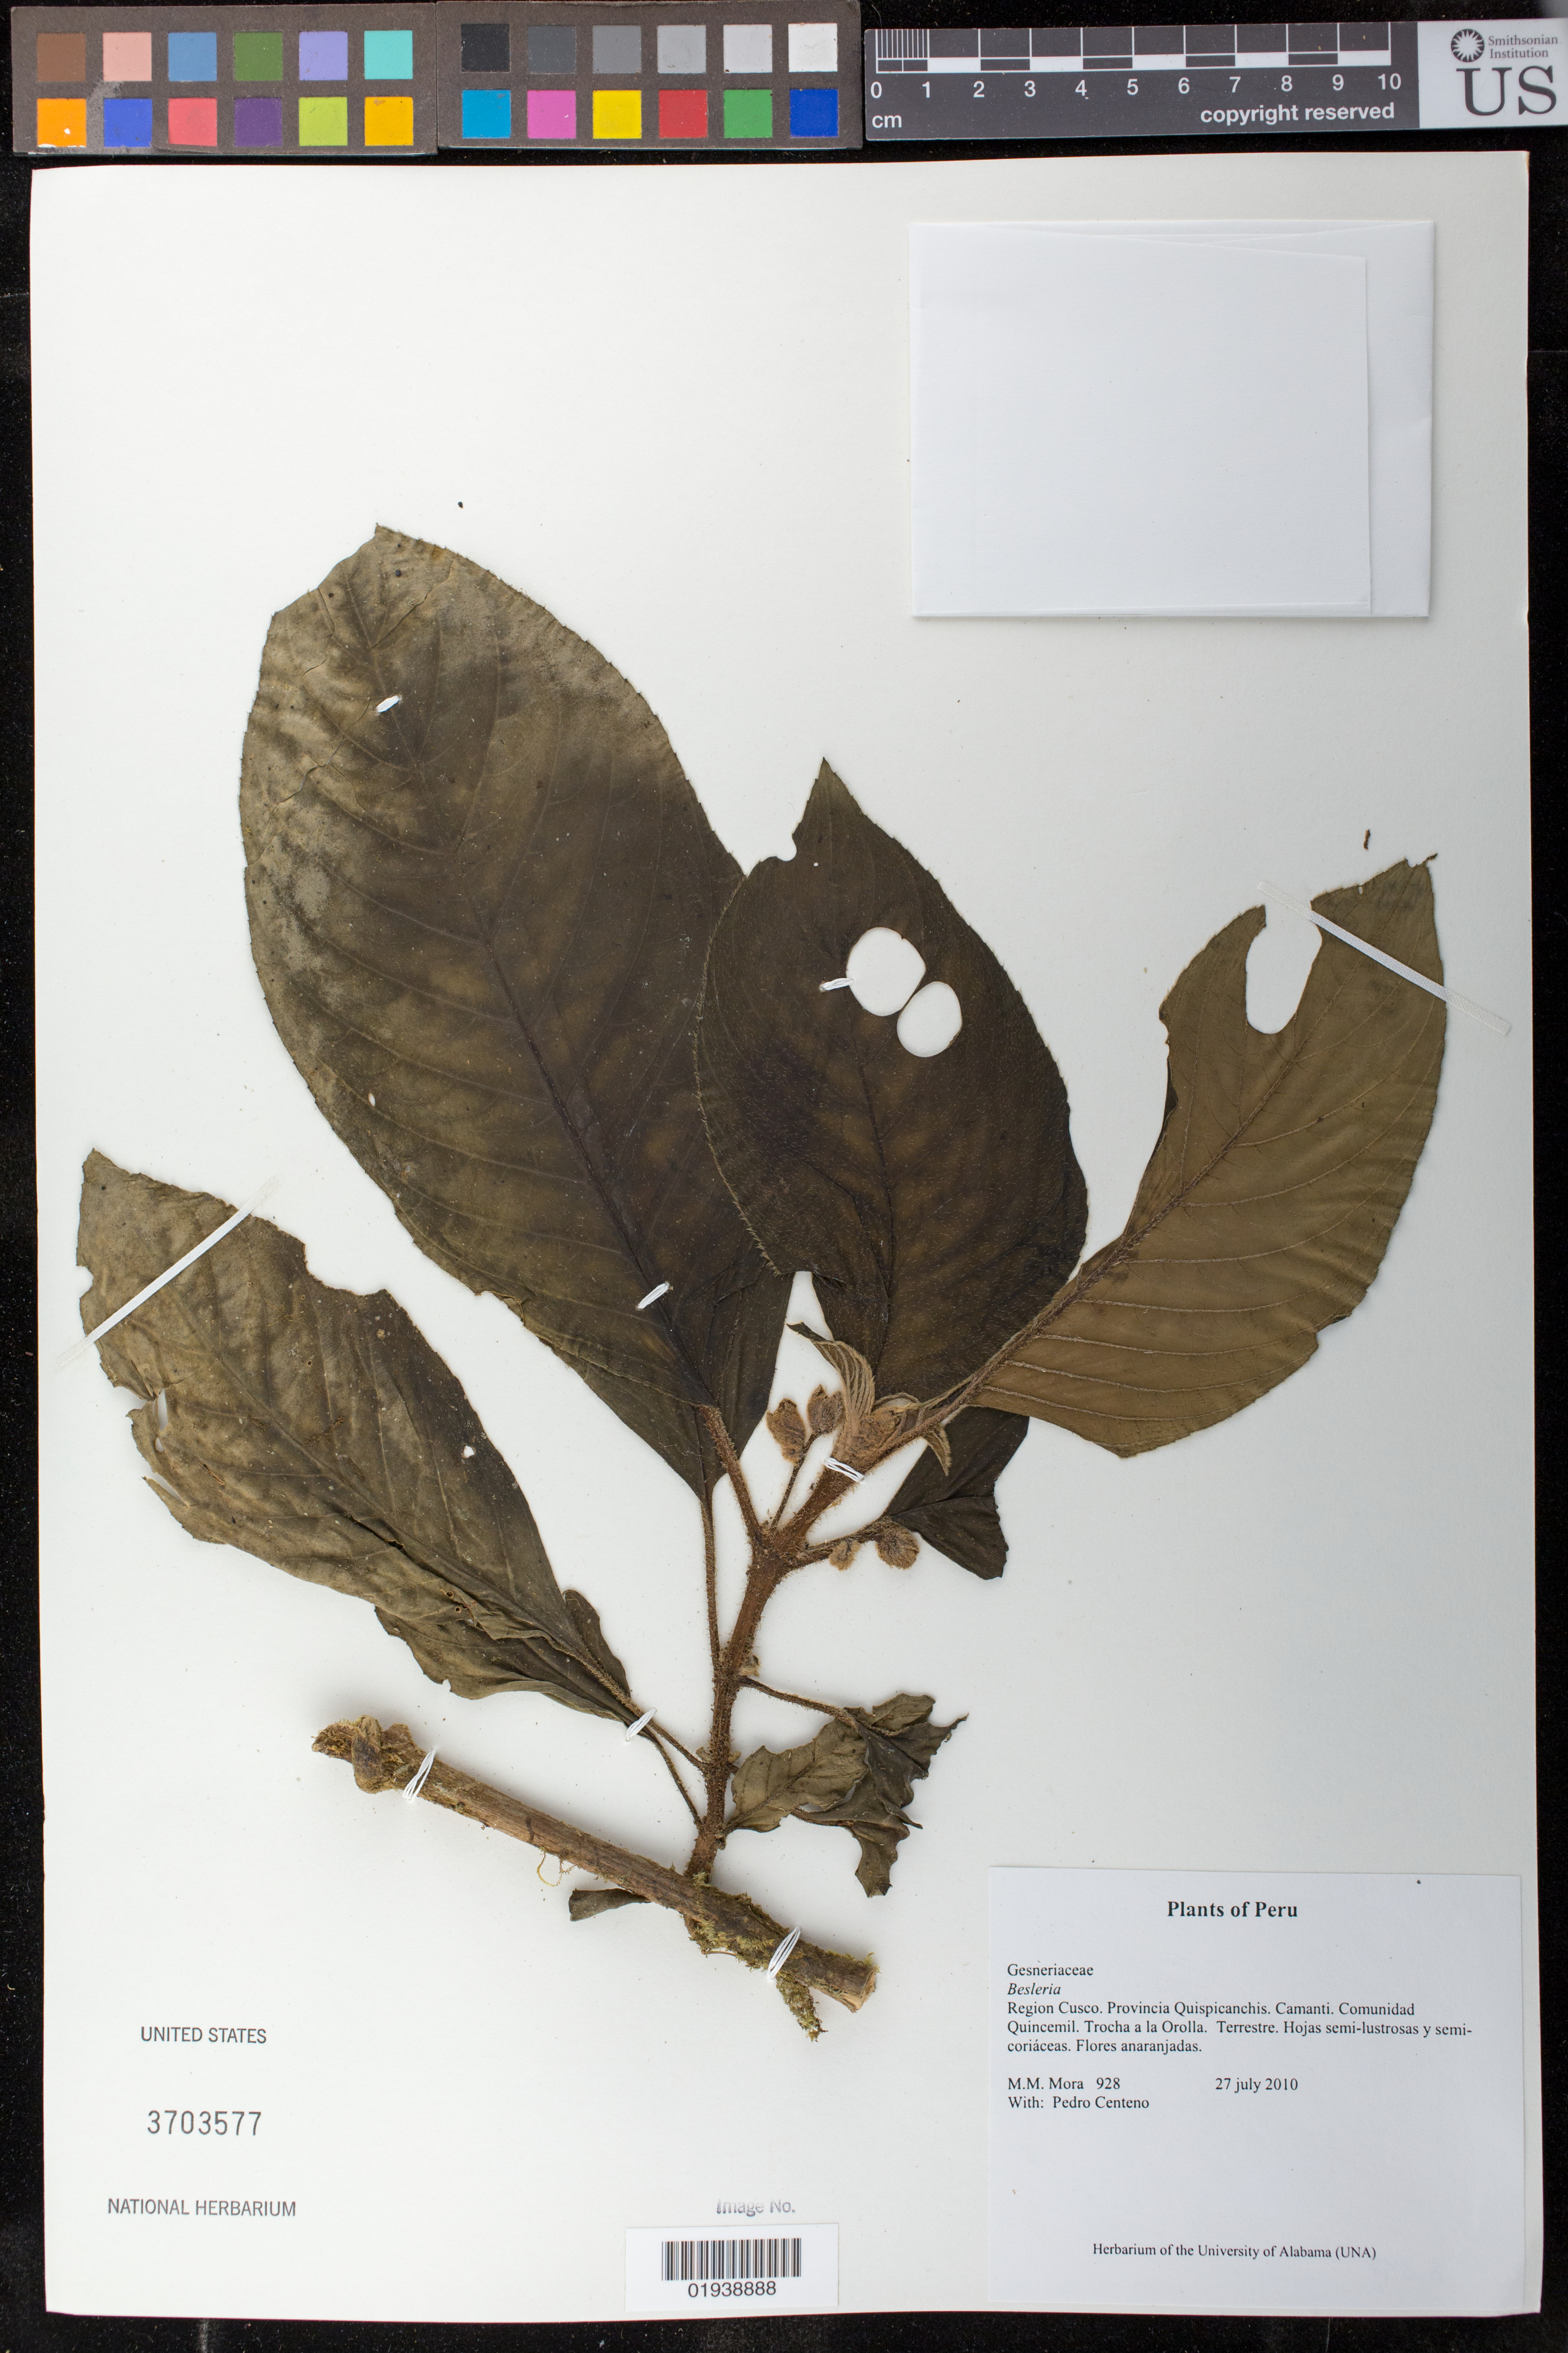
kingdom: Plantae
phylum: Tracheophyta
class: Magnoliopsida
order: Lamiales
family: Gesneriaceae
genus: Besleria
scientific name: Besleria sp.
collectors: M. M. Mora & P. Centeno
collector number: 928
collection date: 2010-07-27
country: Peru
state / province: Cusco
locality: Provinica Quispicanchis. Camanti. Comunidad Quincemil.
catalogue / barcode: US 3703577